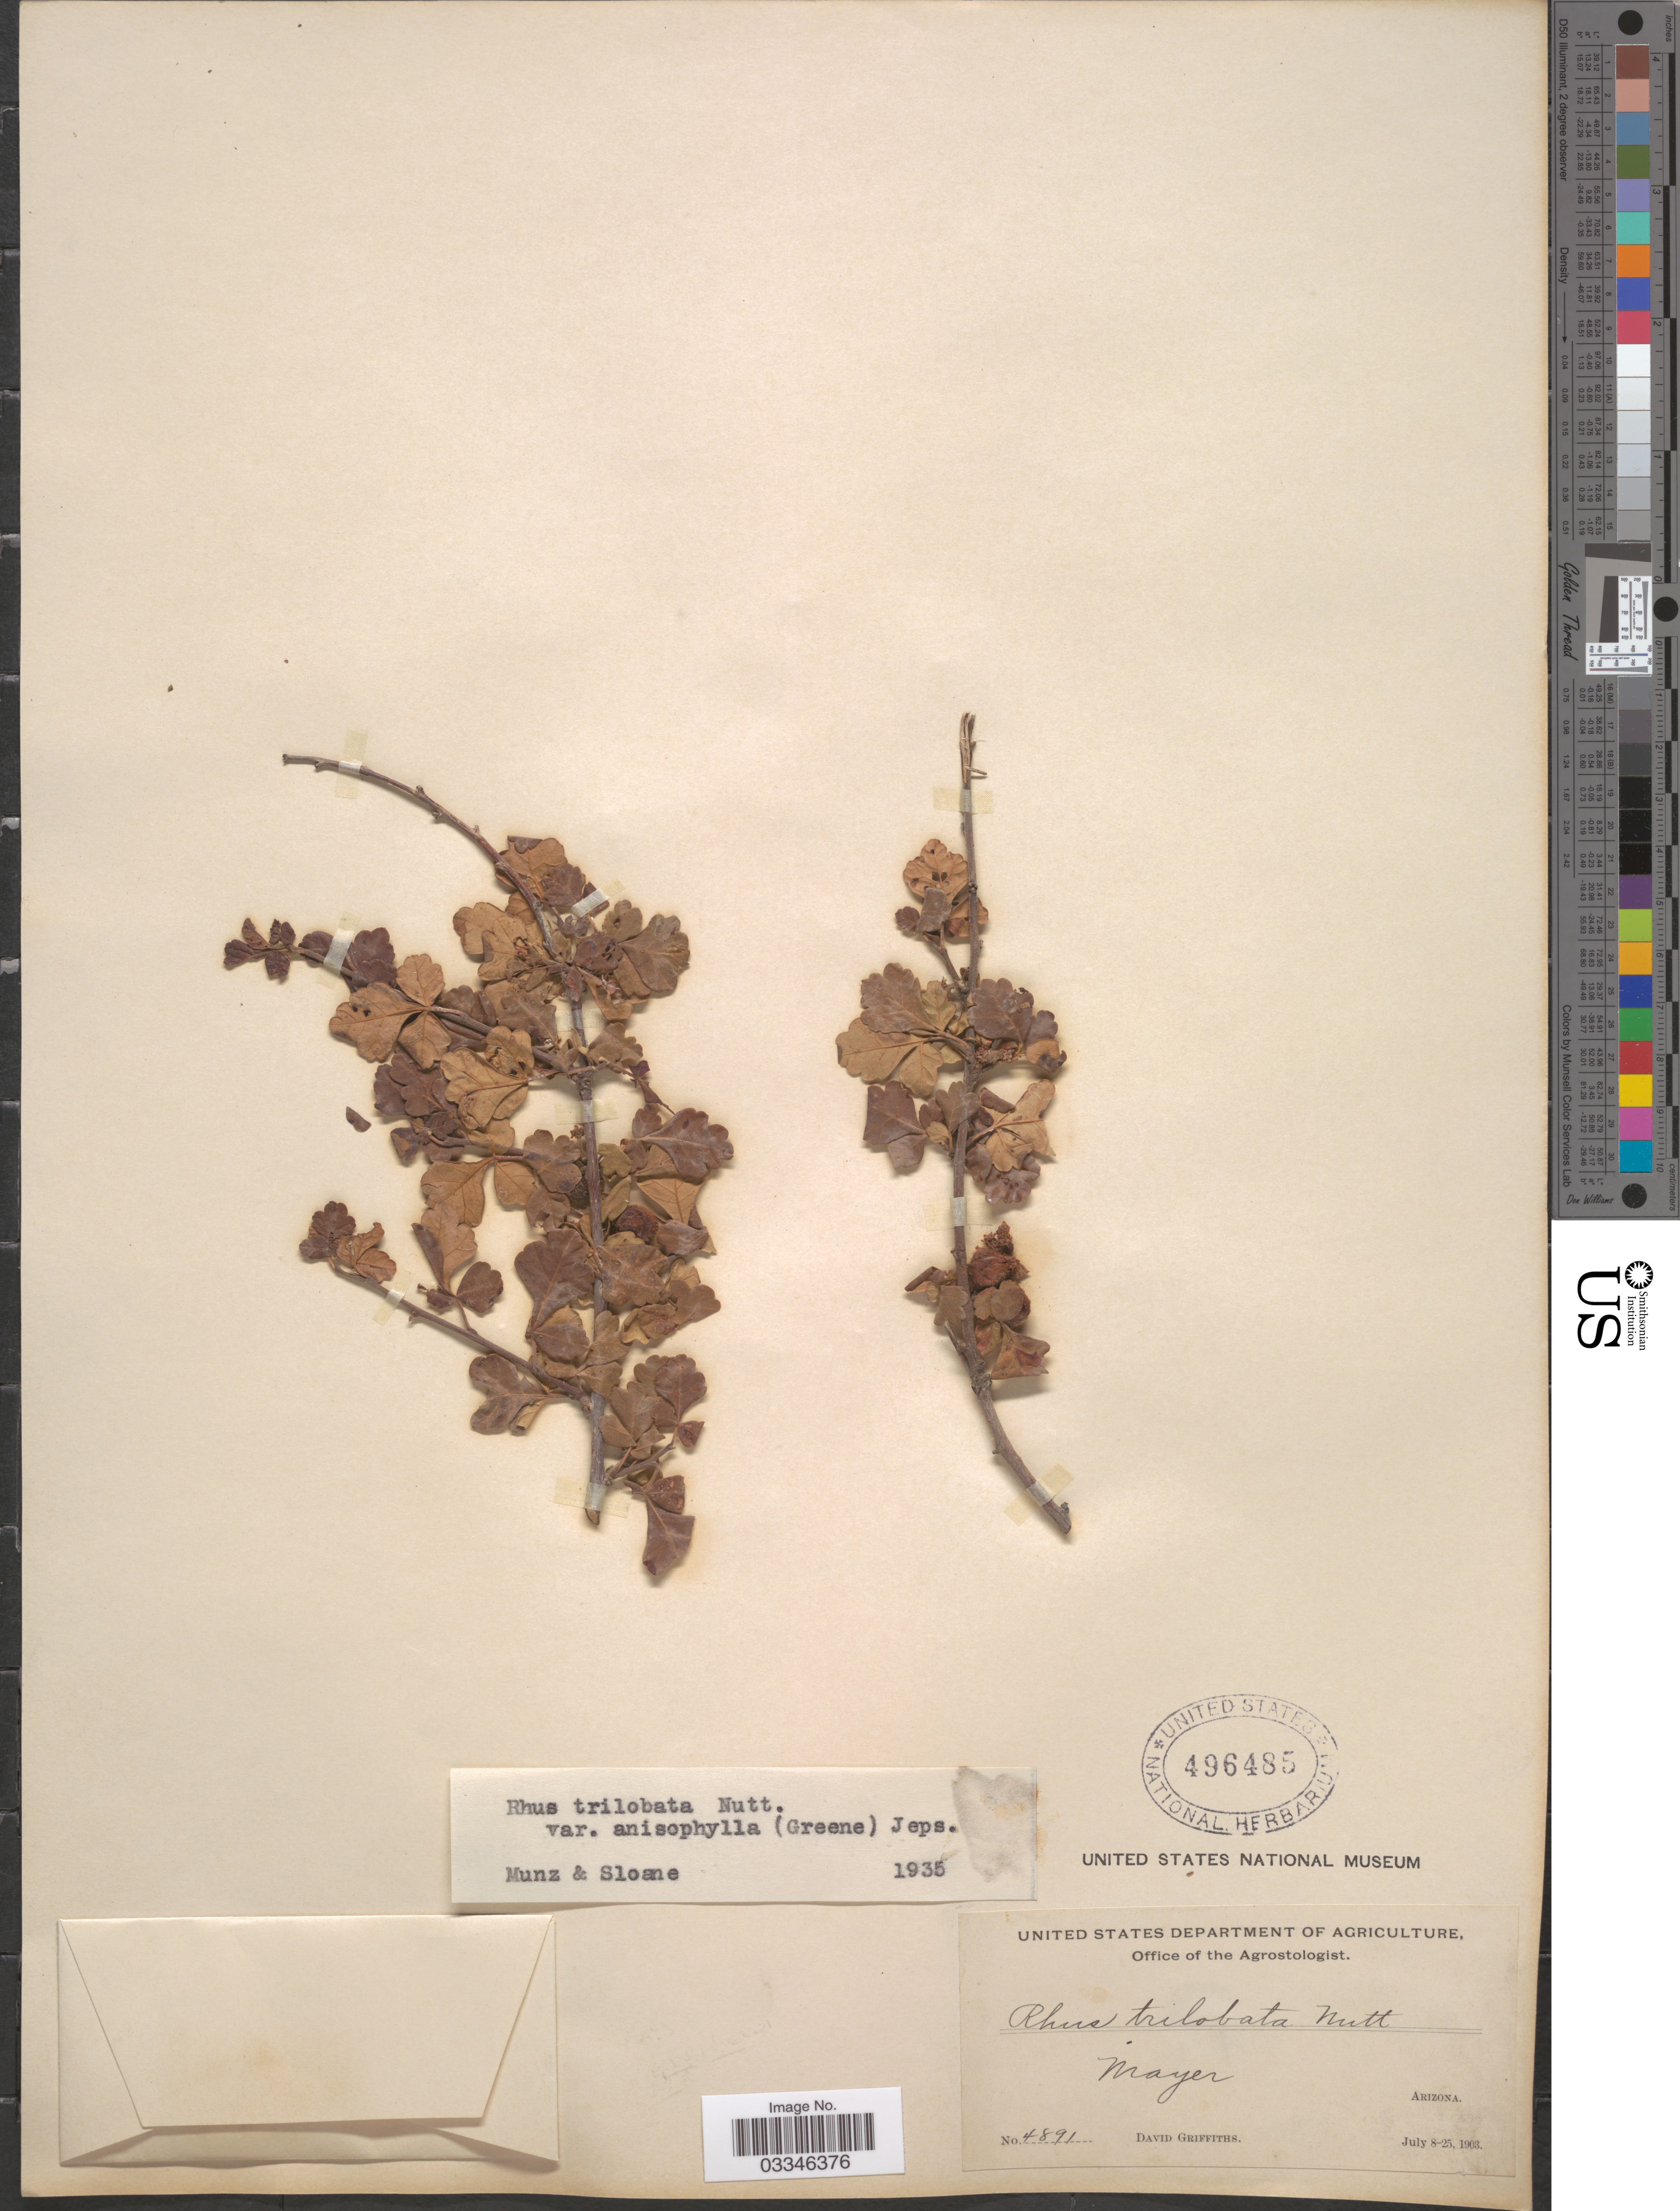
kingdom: Plantae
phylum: Tracheophyta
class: Magnoliopsida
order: Sapindales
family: Anacardiaceae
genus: Rhus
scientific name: Rhus trilobata var. anisophylla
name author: (Greene) Jeps.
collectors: D. Griffiths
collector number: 4891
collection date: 1903-07-08/1903-07-25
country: United States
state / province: Arizona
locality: Mayer.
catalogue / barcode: US 496485